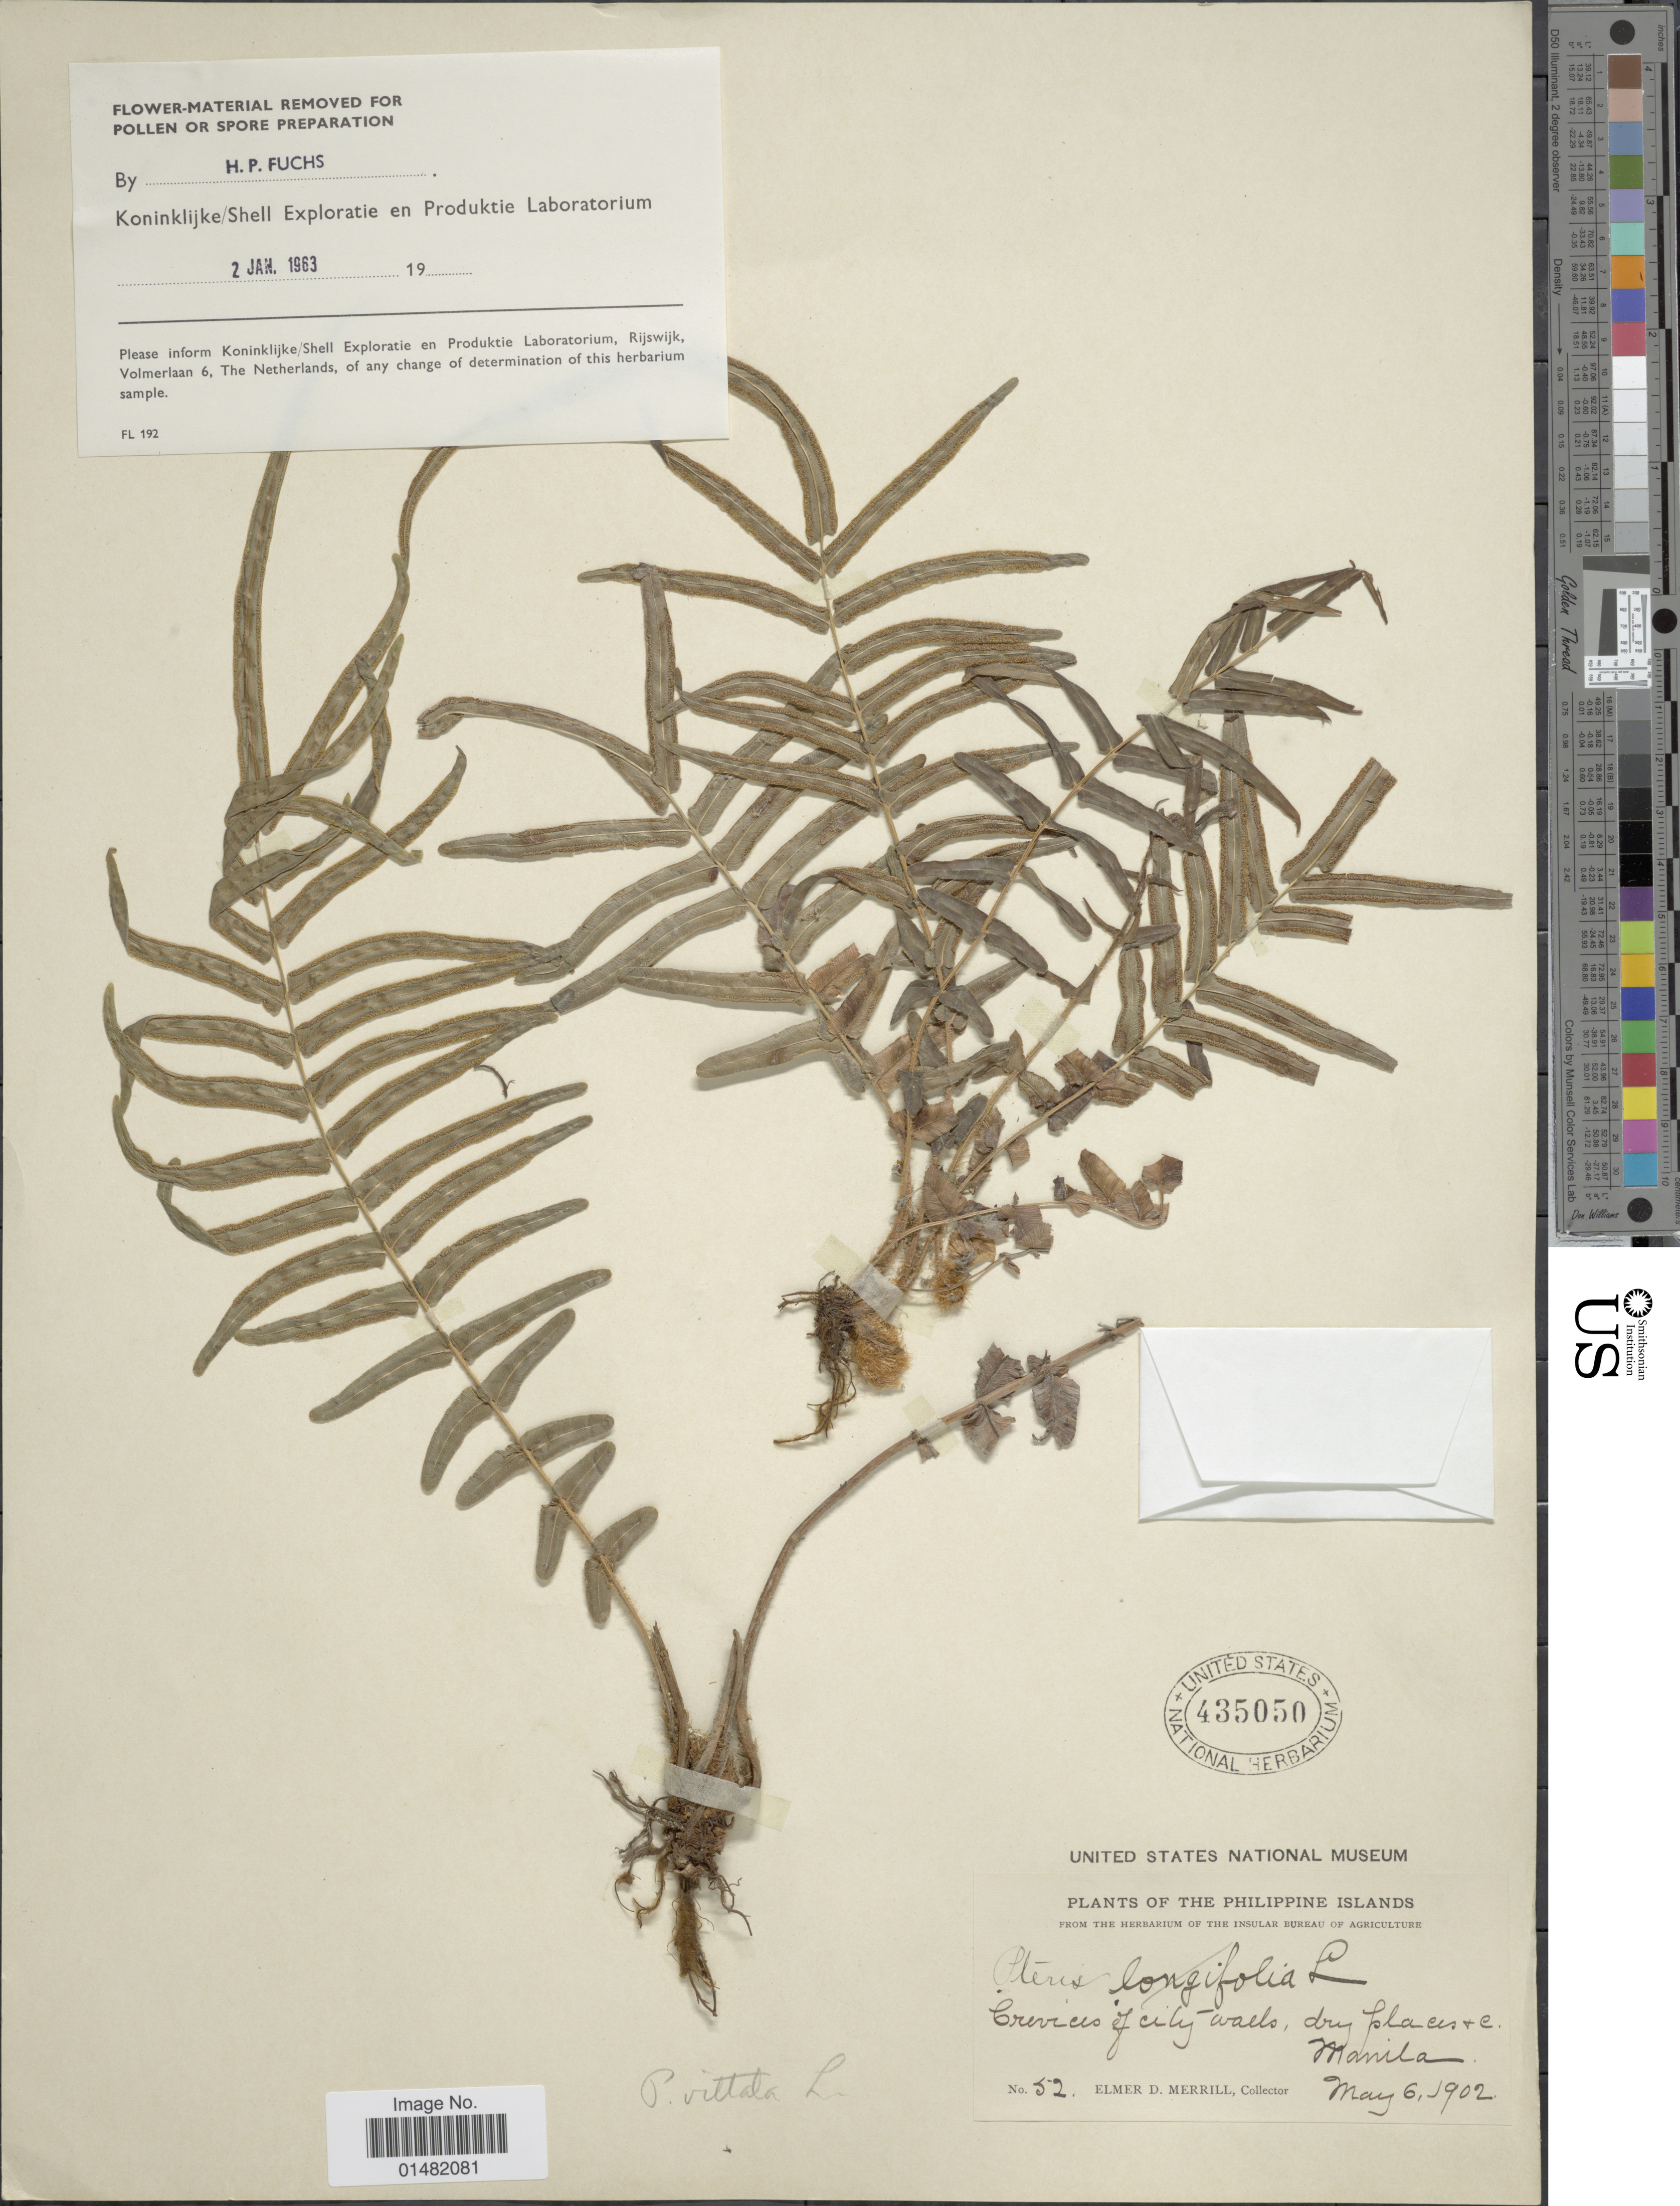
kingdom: Plantae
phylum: Tracheophyta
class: Polypodiopsida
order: Polypodiales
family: Pteridaceae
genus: Pteris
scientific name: Pteris vittata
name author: L.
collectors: P. Bartsch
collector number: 52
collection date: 1902-05-06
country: Philippines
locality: Philippine Islands, Manila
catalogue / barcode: US 435050